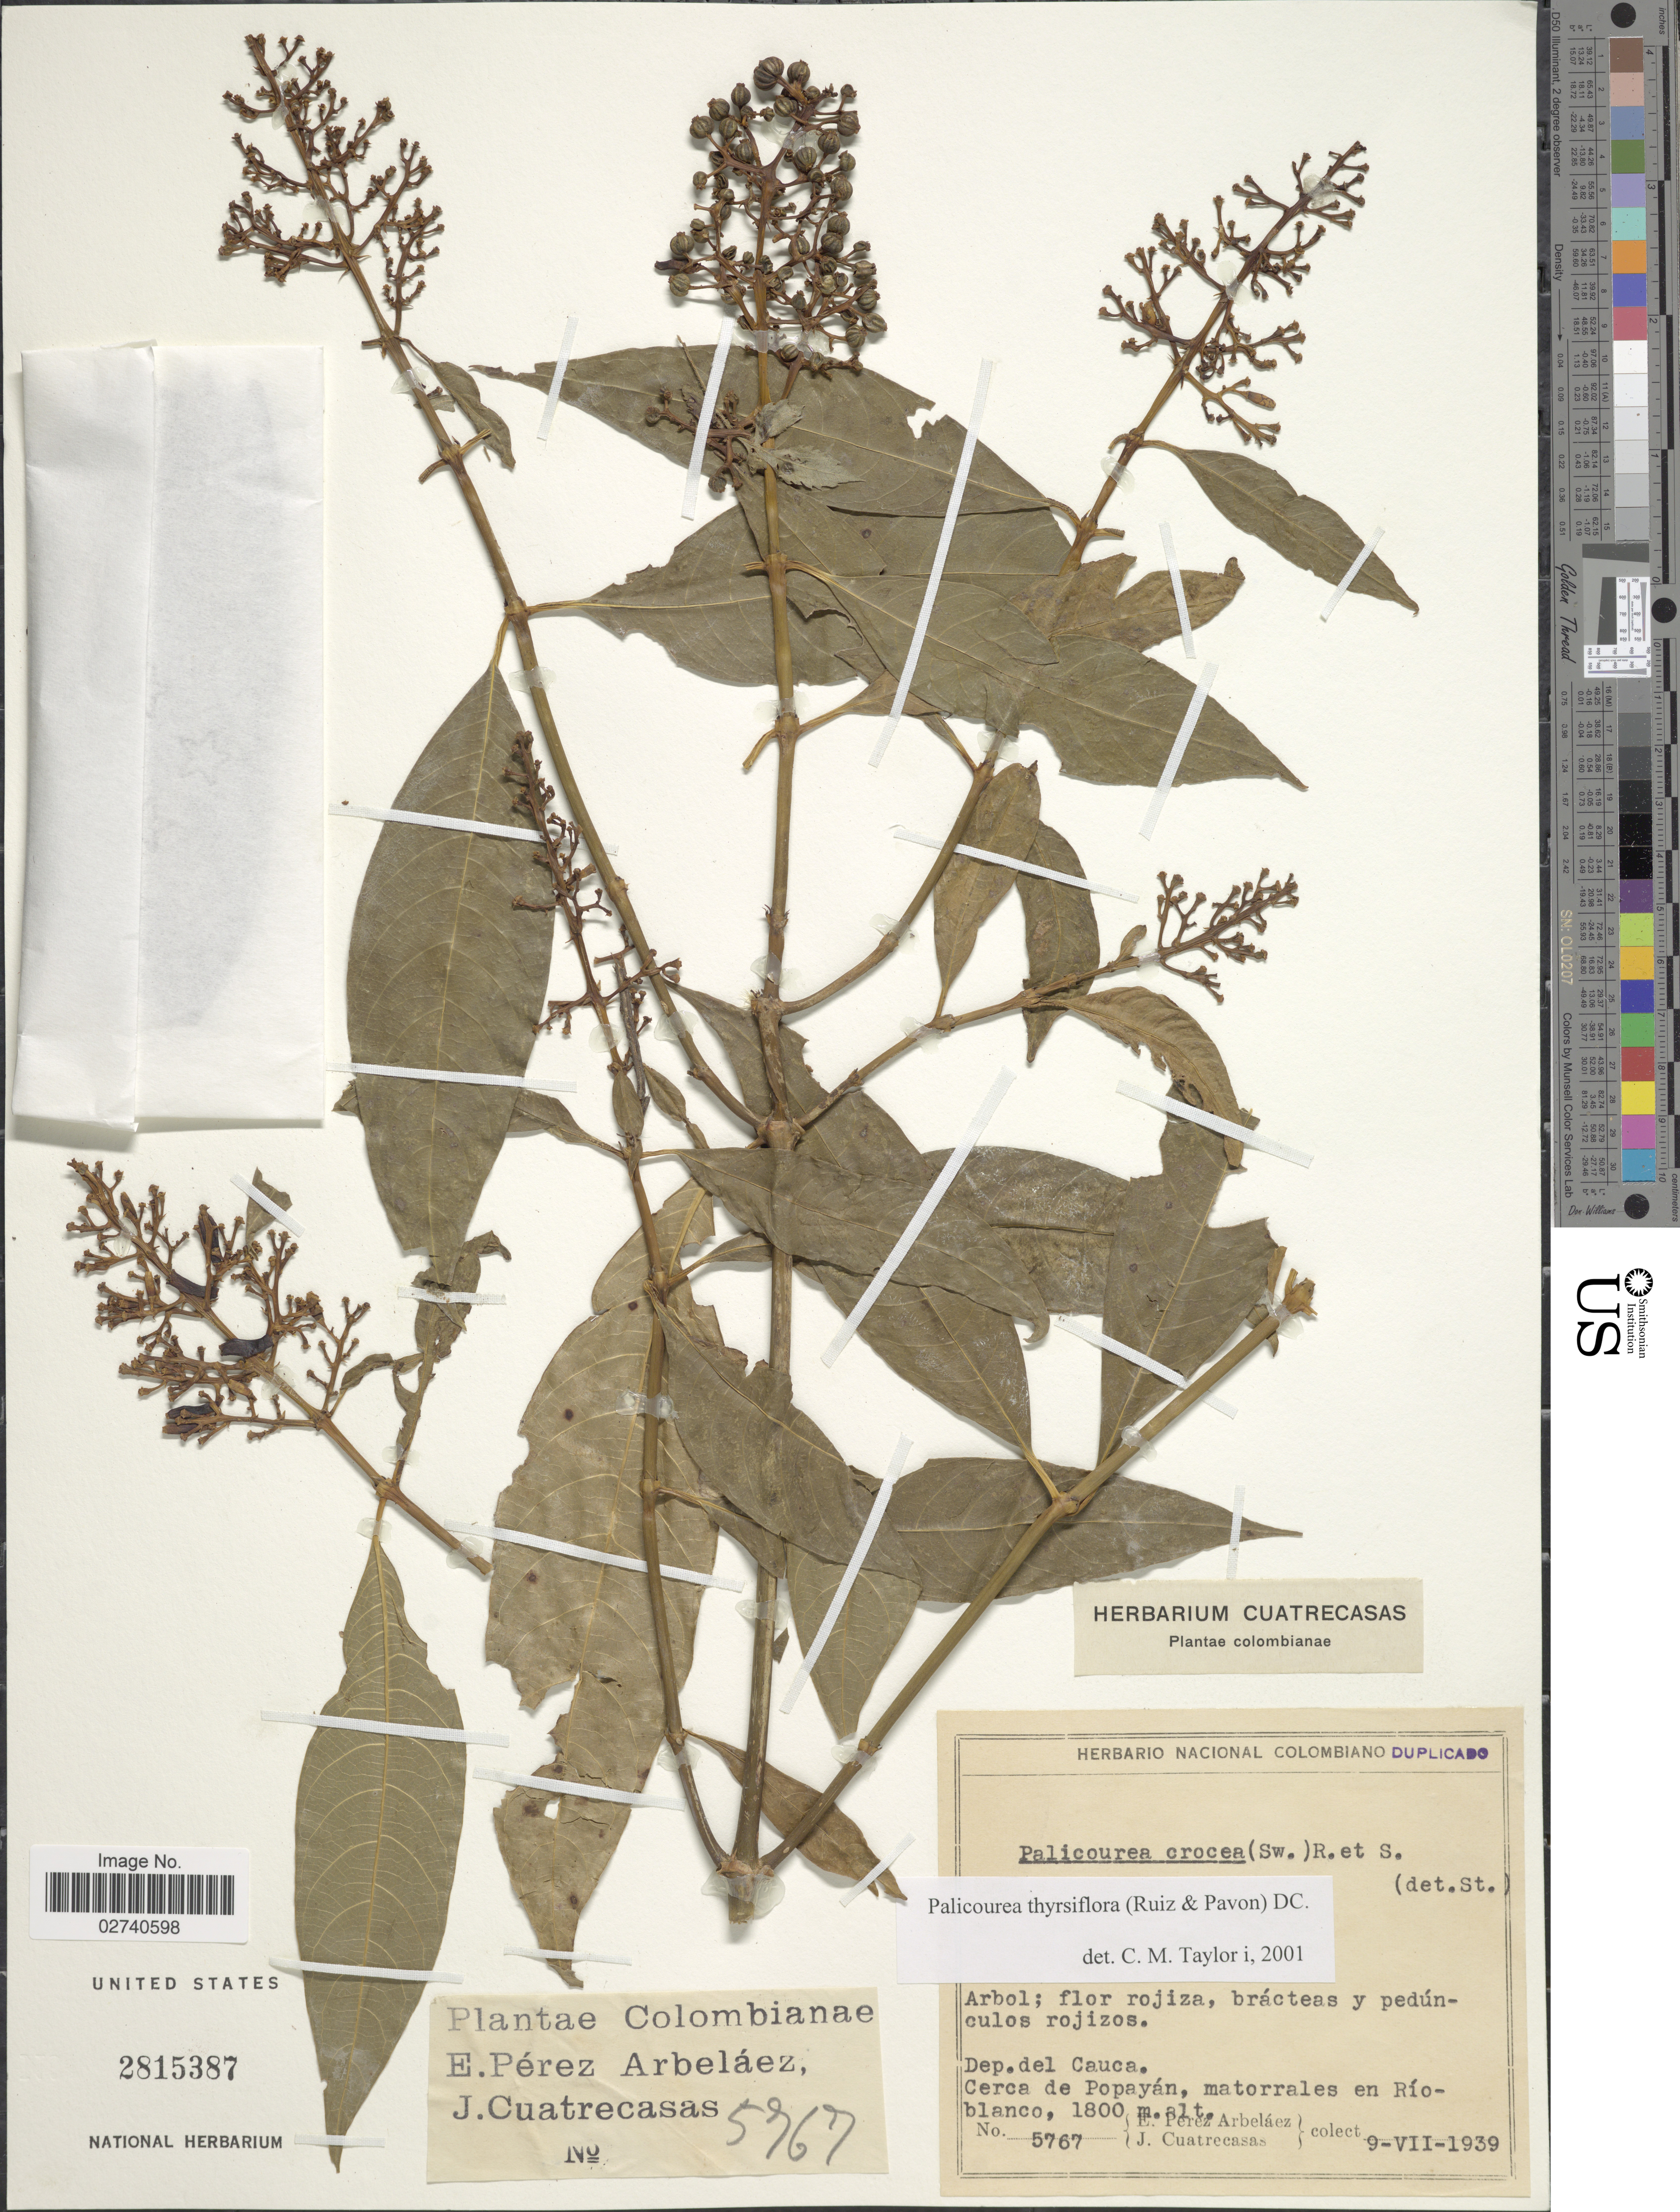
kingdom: Plantae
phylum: Tracheophyta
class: Magnoliopsida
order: Gentianales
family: Rubiaceae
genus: Palicourea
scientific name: Palicourea thyrsiflora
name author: (Ruiz & Pav.) DC.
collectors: E. Pérez Arbeláez & J. Cuatrecasas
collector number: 5767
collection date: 1939-07-09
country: Colombia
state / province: Cauca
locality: Cerca de Popayan, matorrales en Rio-blanco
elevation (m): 1800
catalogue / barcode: US 2815387